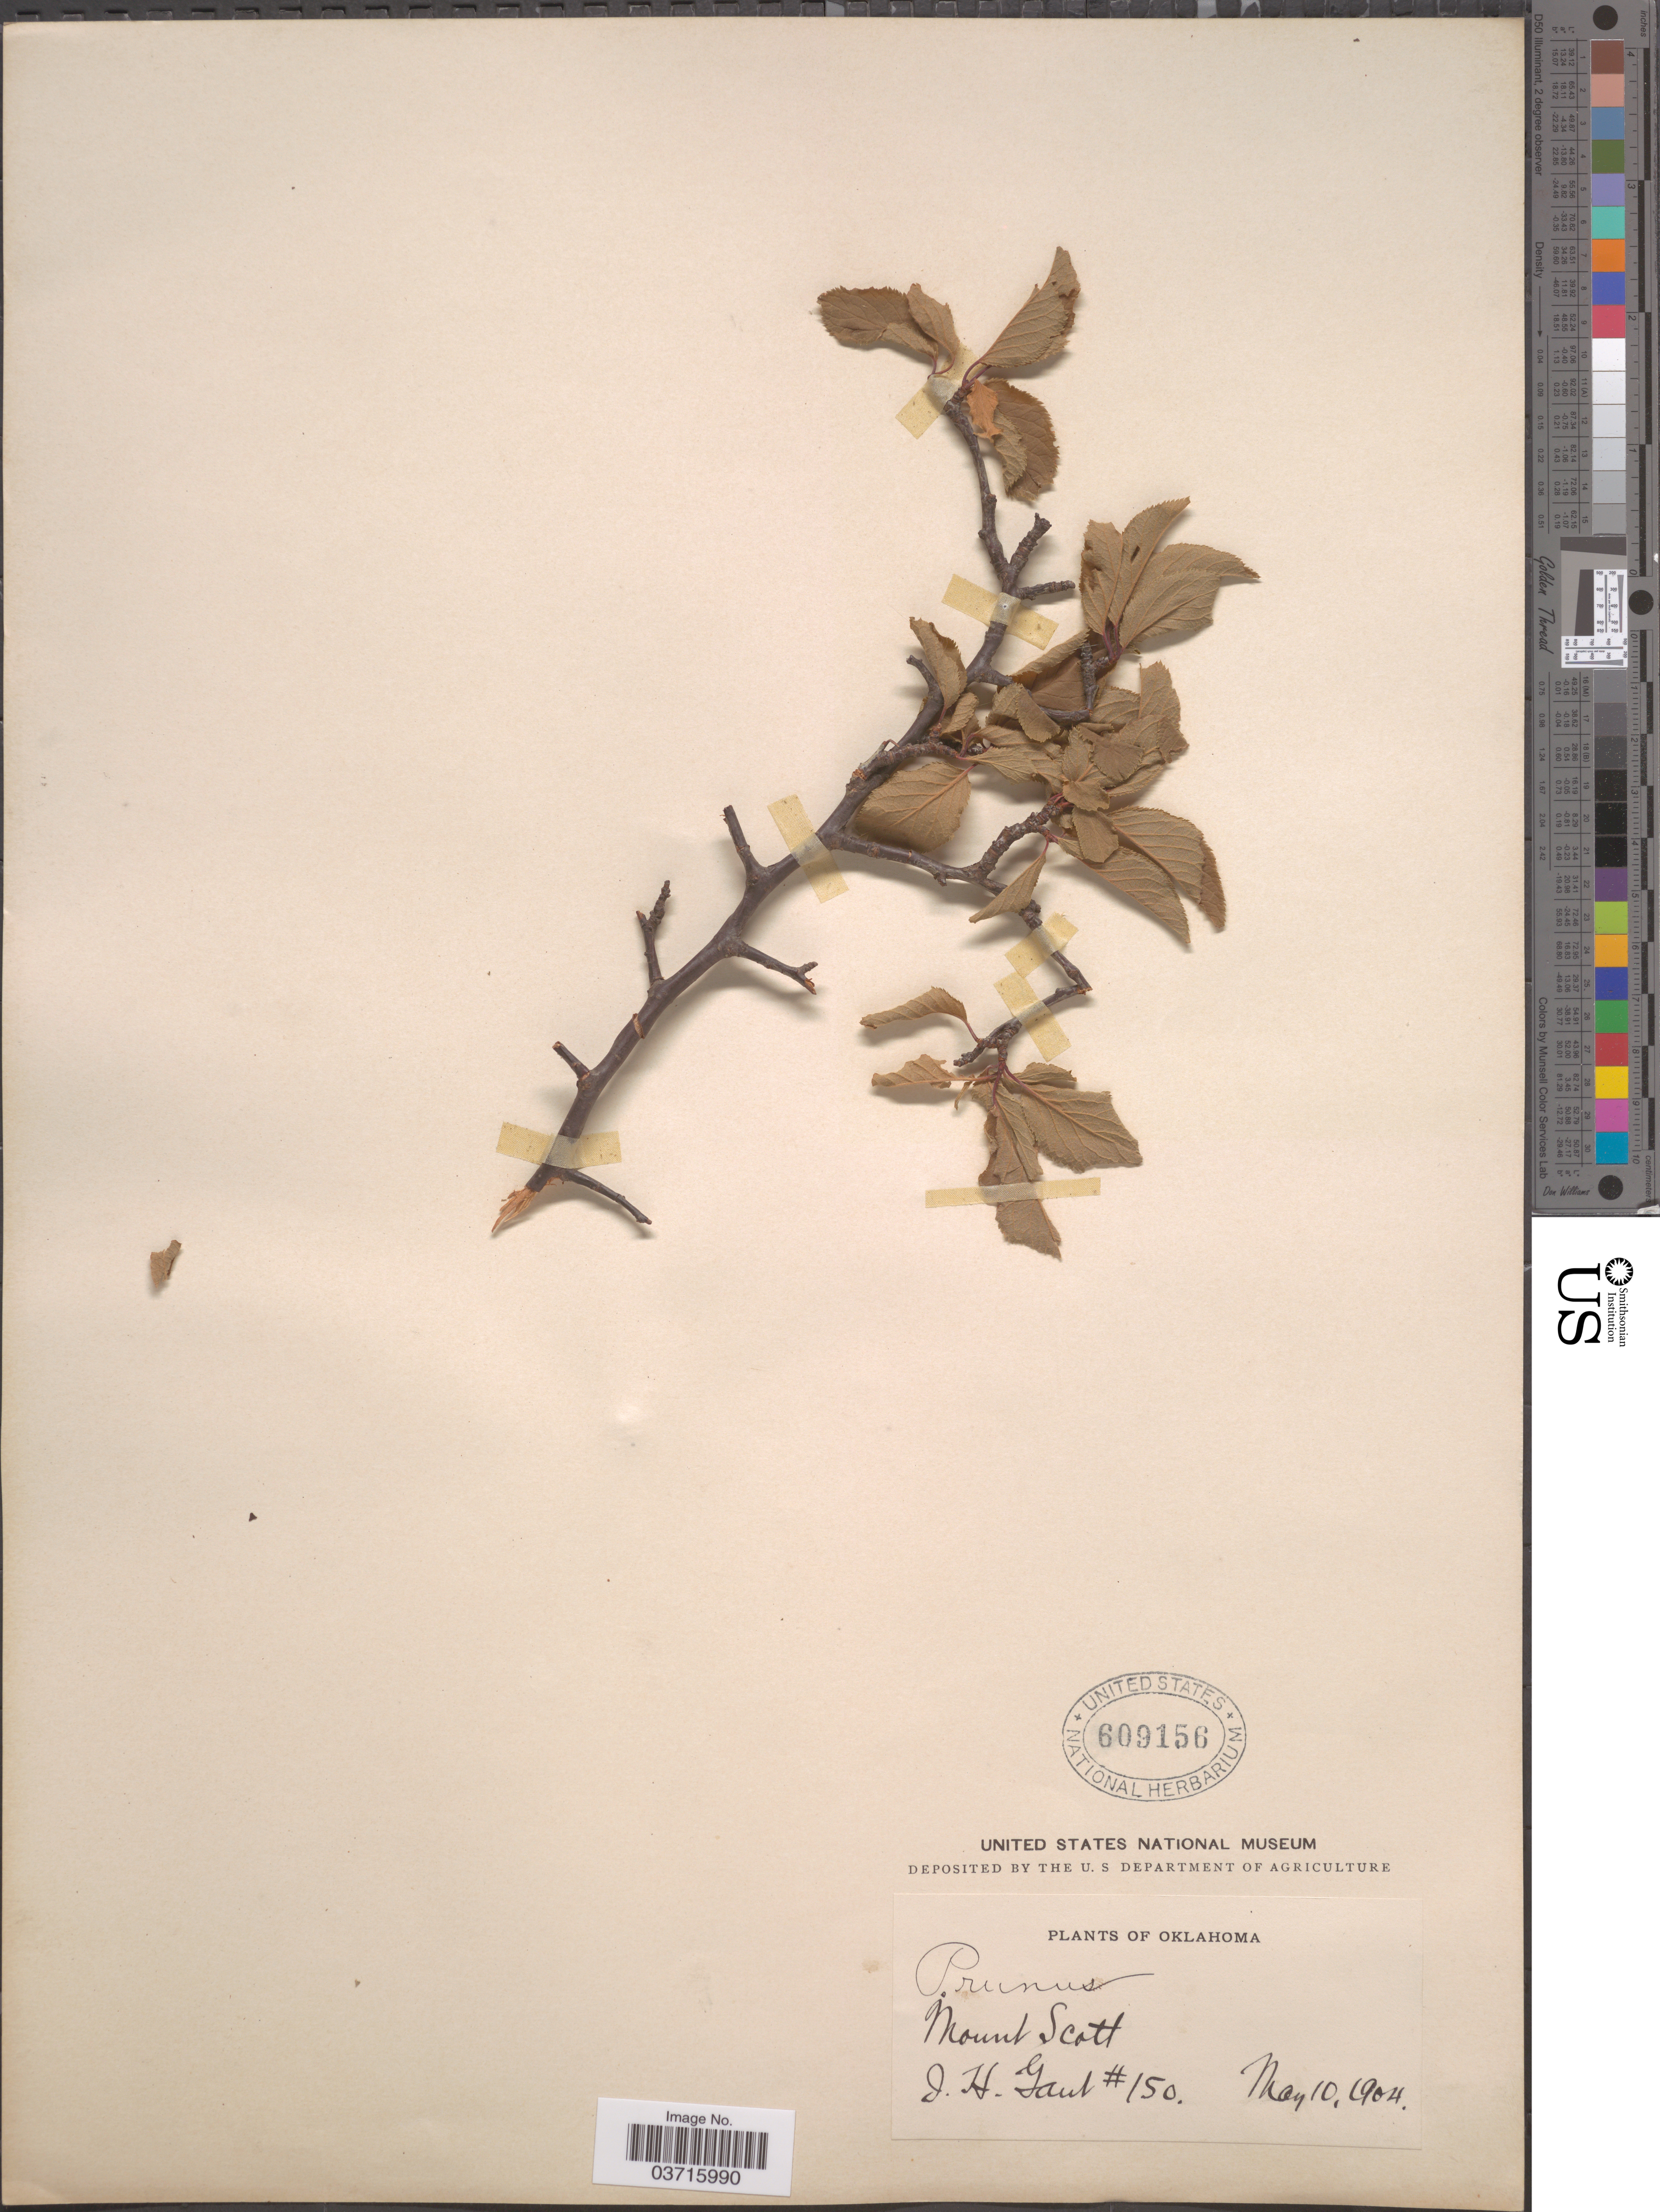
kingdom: Plantae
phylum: Tracheophyta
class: Magnoliopsida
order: Rosales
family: Rosaceae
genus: Prunus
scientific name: Prunus mexicana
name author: S. Watson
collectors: J. Gant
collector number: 150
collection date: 1904-05-10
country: United States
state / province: Oklahoma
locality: Mount Scott.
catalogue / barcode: US 609156